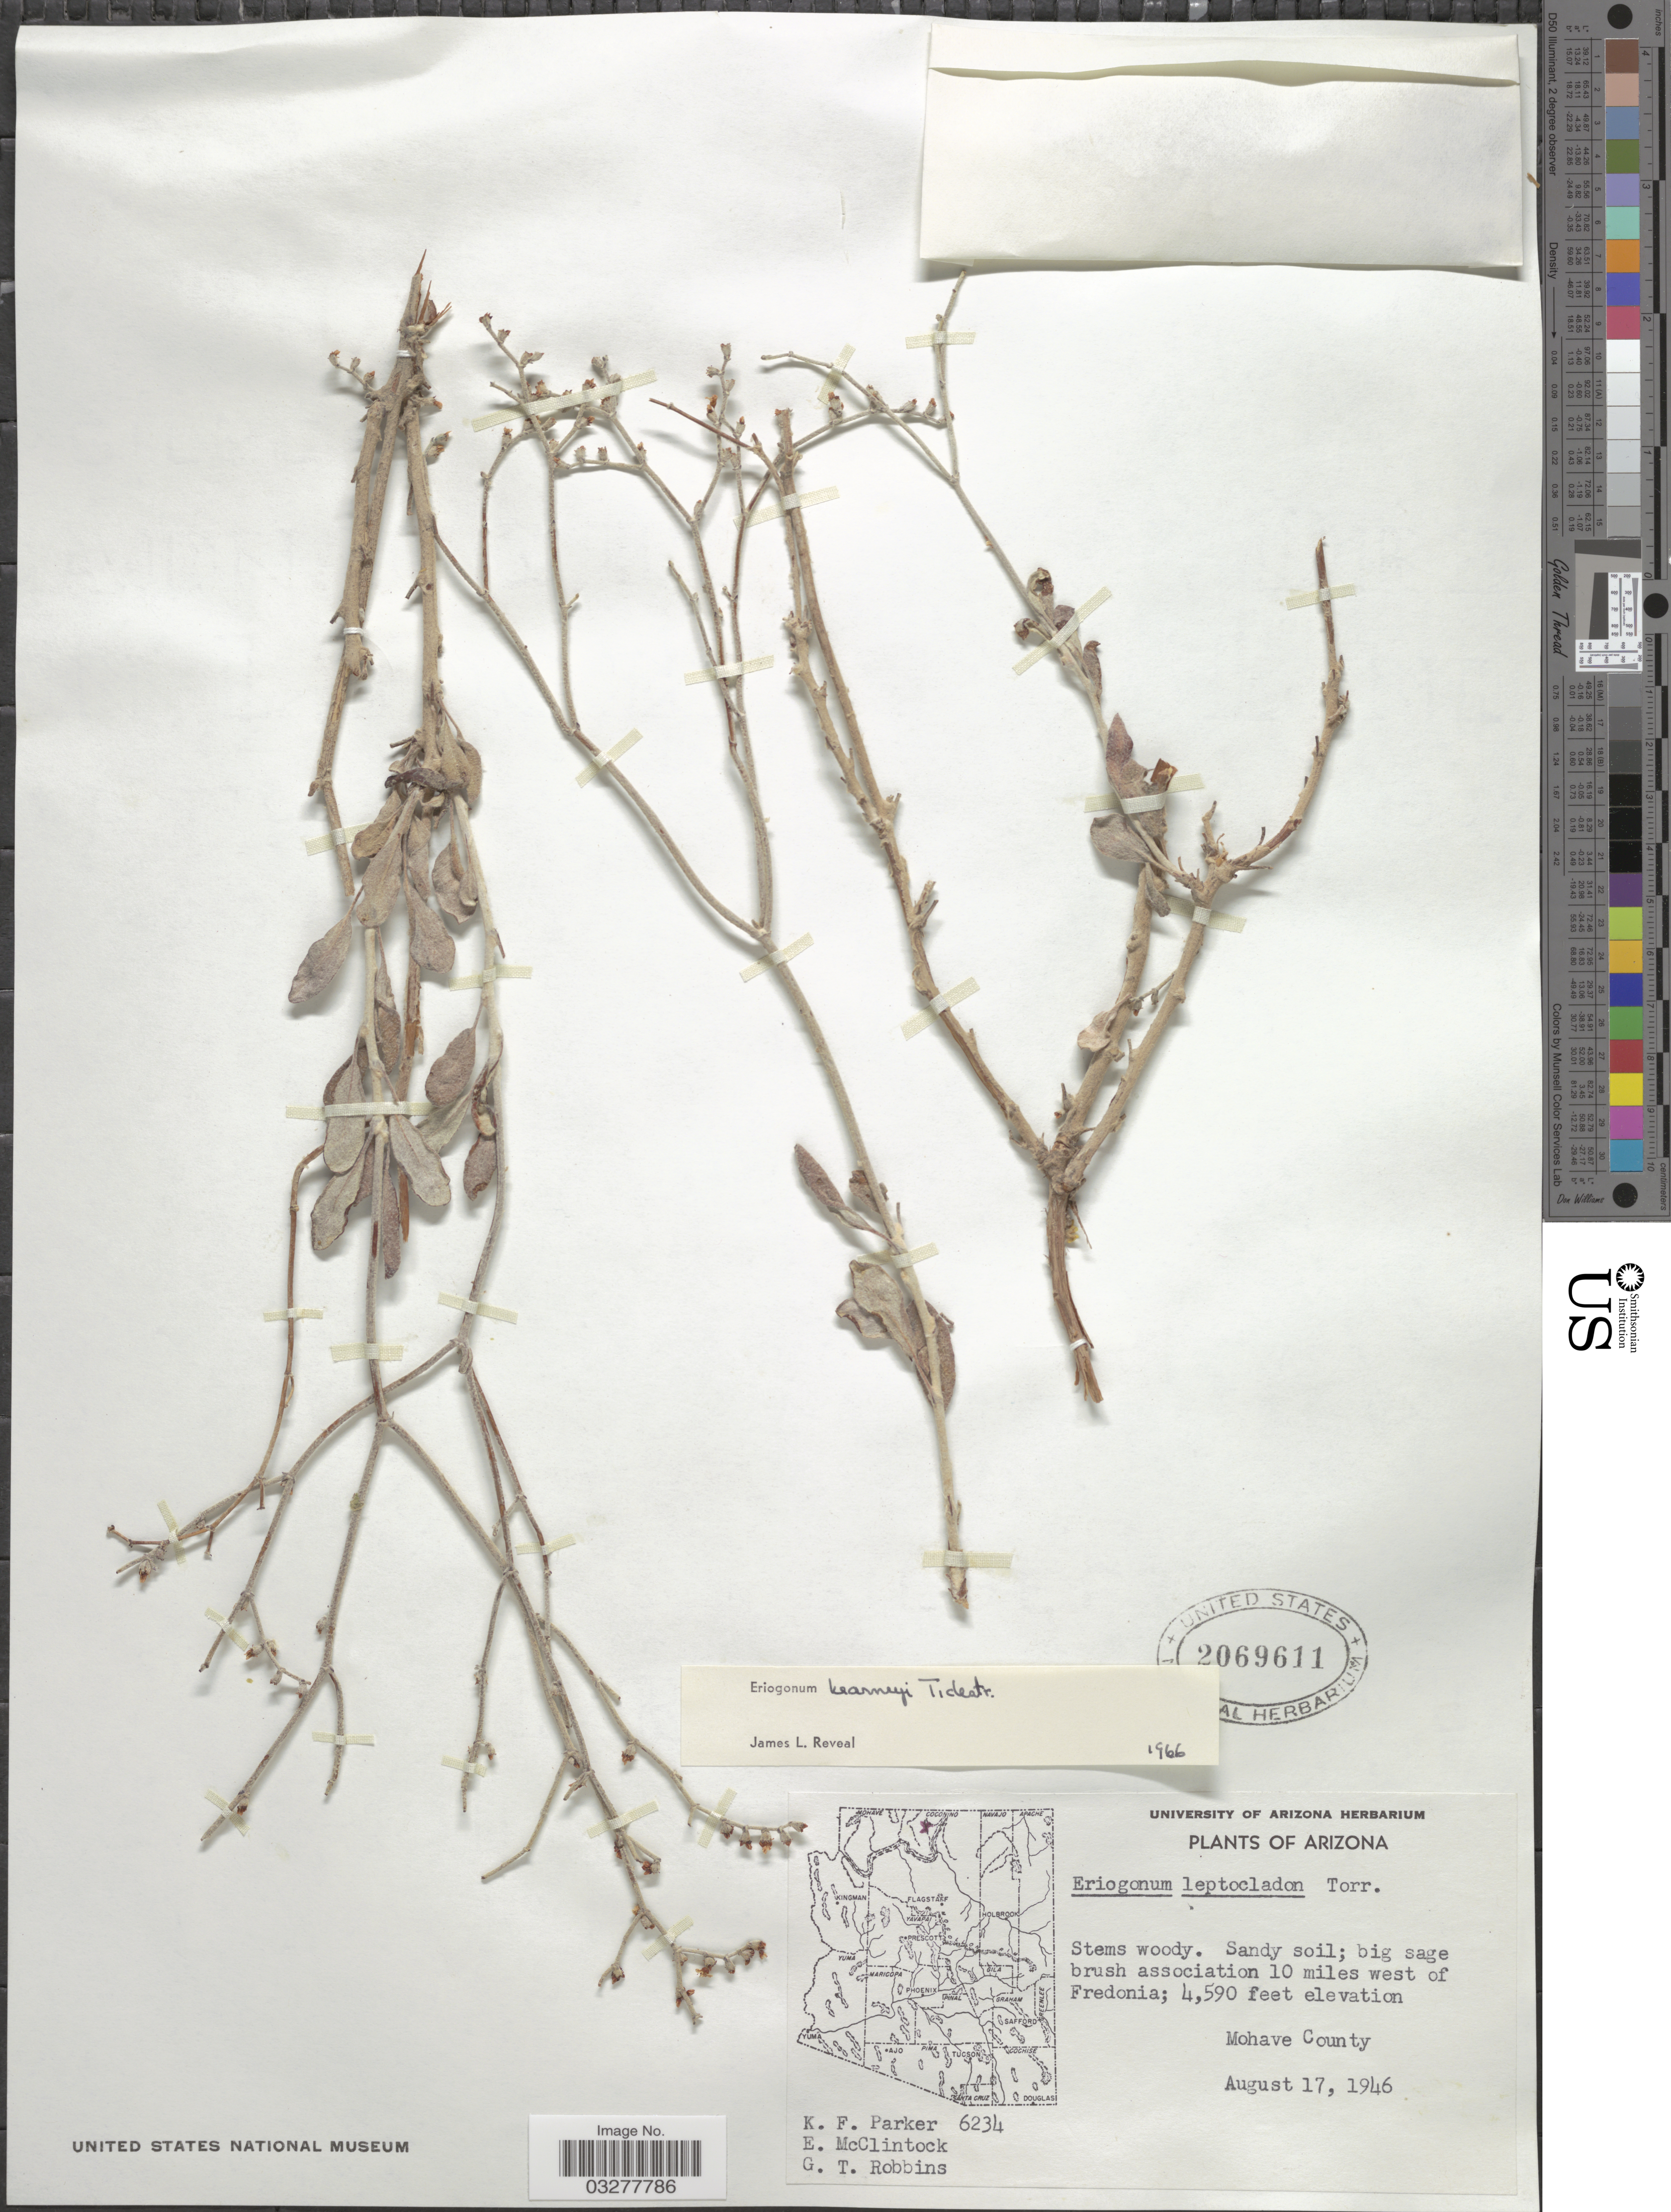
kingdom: Plantae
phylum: Tracheophyta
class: Magnoliopsida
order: Caryophyllales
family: Polygonaceae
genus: Eriogonum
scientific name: Eriogonum kearneyi var. kearneyi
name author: Tidestr.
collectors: K. F. Parker, E. McClintock & G. T. Robbins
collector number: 6234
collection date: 1946-08-17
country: United States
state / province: Arizona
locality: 10 miles west of Fredonia. Mohave County.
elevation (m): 1399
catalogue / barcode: US 2069611